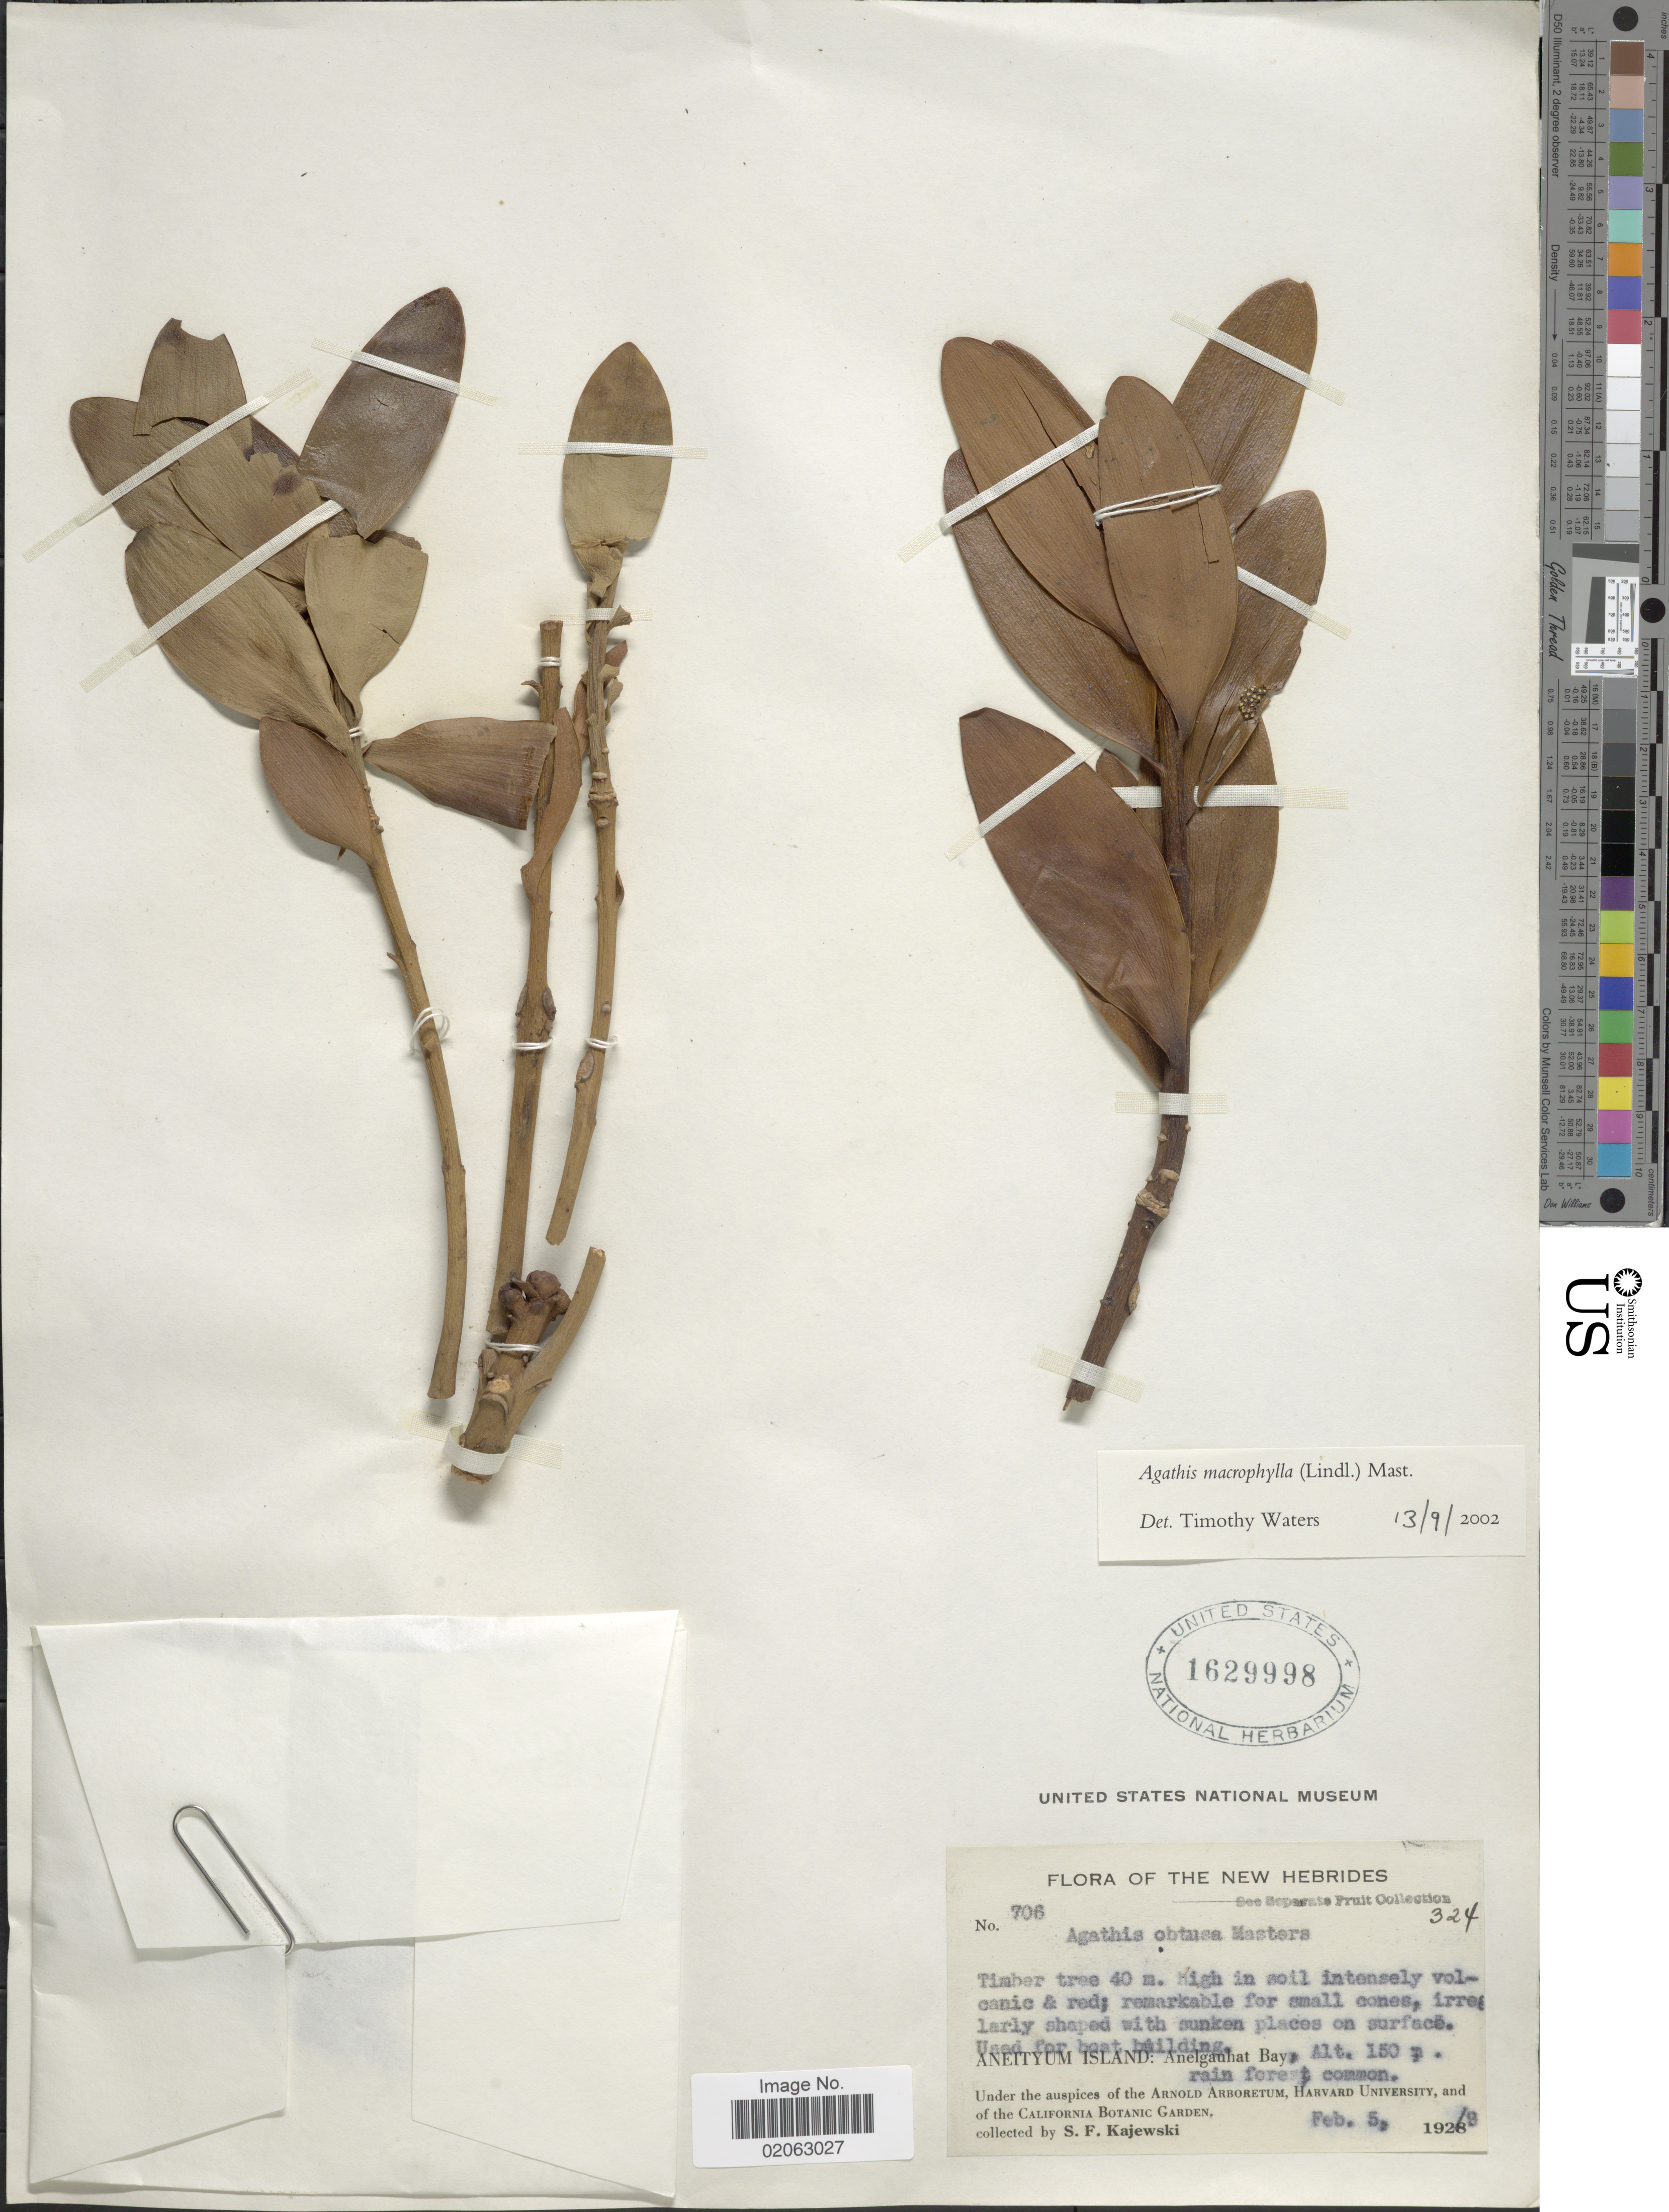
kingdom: Plantae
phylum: Tracheophyta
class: Pinopsida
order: Pinales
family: Araucariaceae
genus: Agathis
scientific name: Agathis macrophylla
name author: (Lindl.) Mast.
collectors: S. Kajewski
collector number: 706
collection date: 1919-02-05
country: Vanuatu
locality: The New Hebrides, Aneityum Island: Anelgauhat Bay.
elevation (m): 46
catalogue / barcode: US 1629998